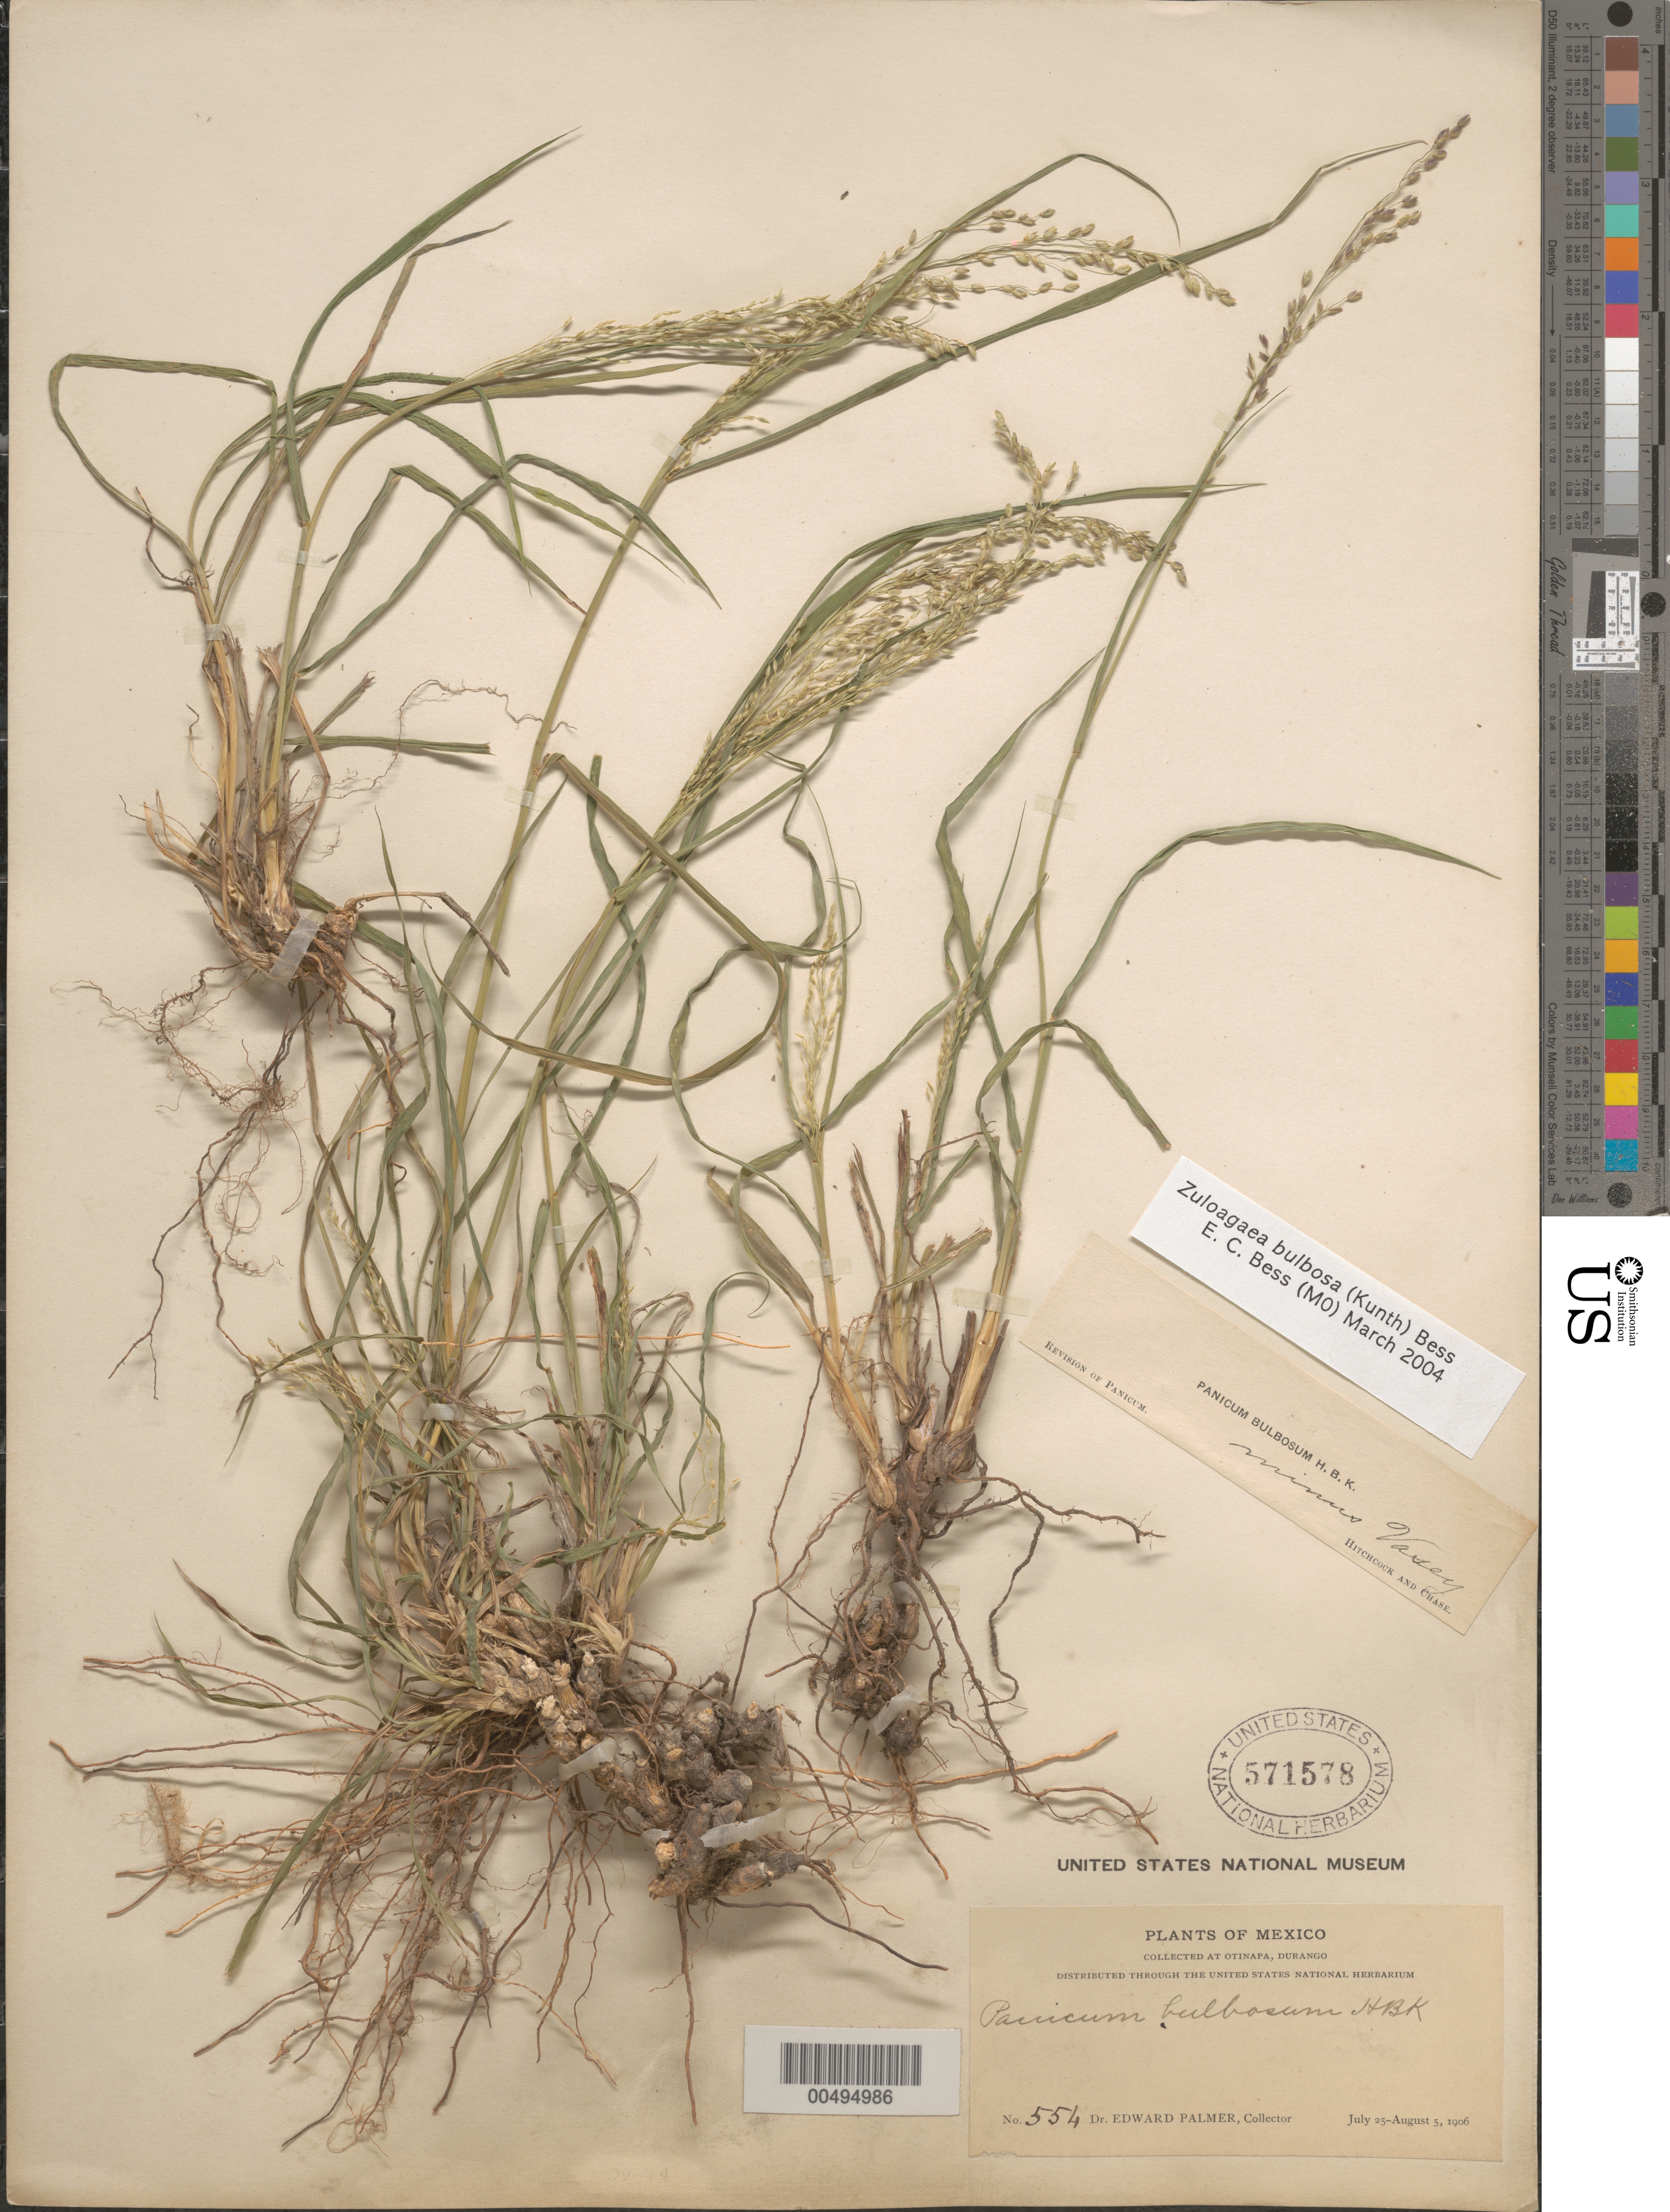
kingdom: Plantae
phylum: Tracheophyta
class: Liliopsida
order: Poales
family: Poaceae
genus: Panicum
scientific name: Panicum bulbosum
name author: Kunth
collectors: E. Palmer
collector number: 554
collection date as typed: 25 Jul 1906 to 5 Aug 1906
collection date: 1906-07-25/1906-08-05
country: Mexico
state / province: Durango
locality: At Otinapa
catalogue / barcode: US 571578